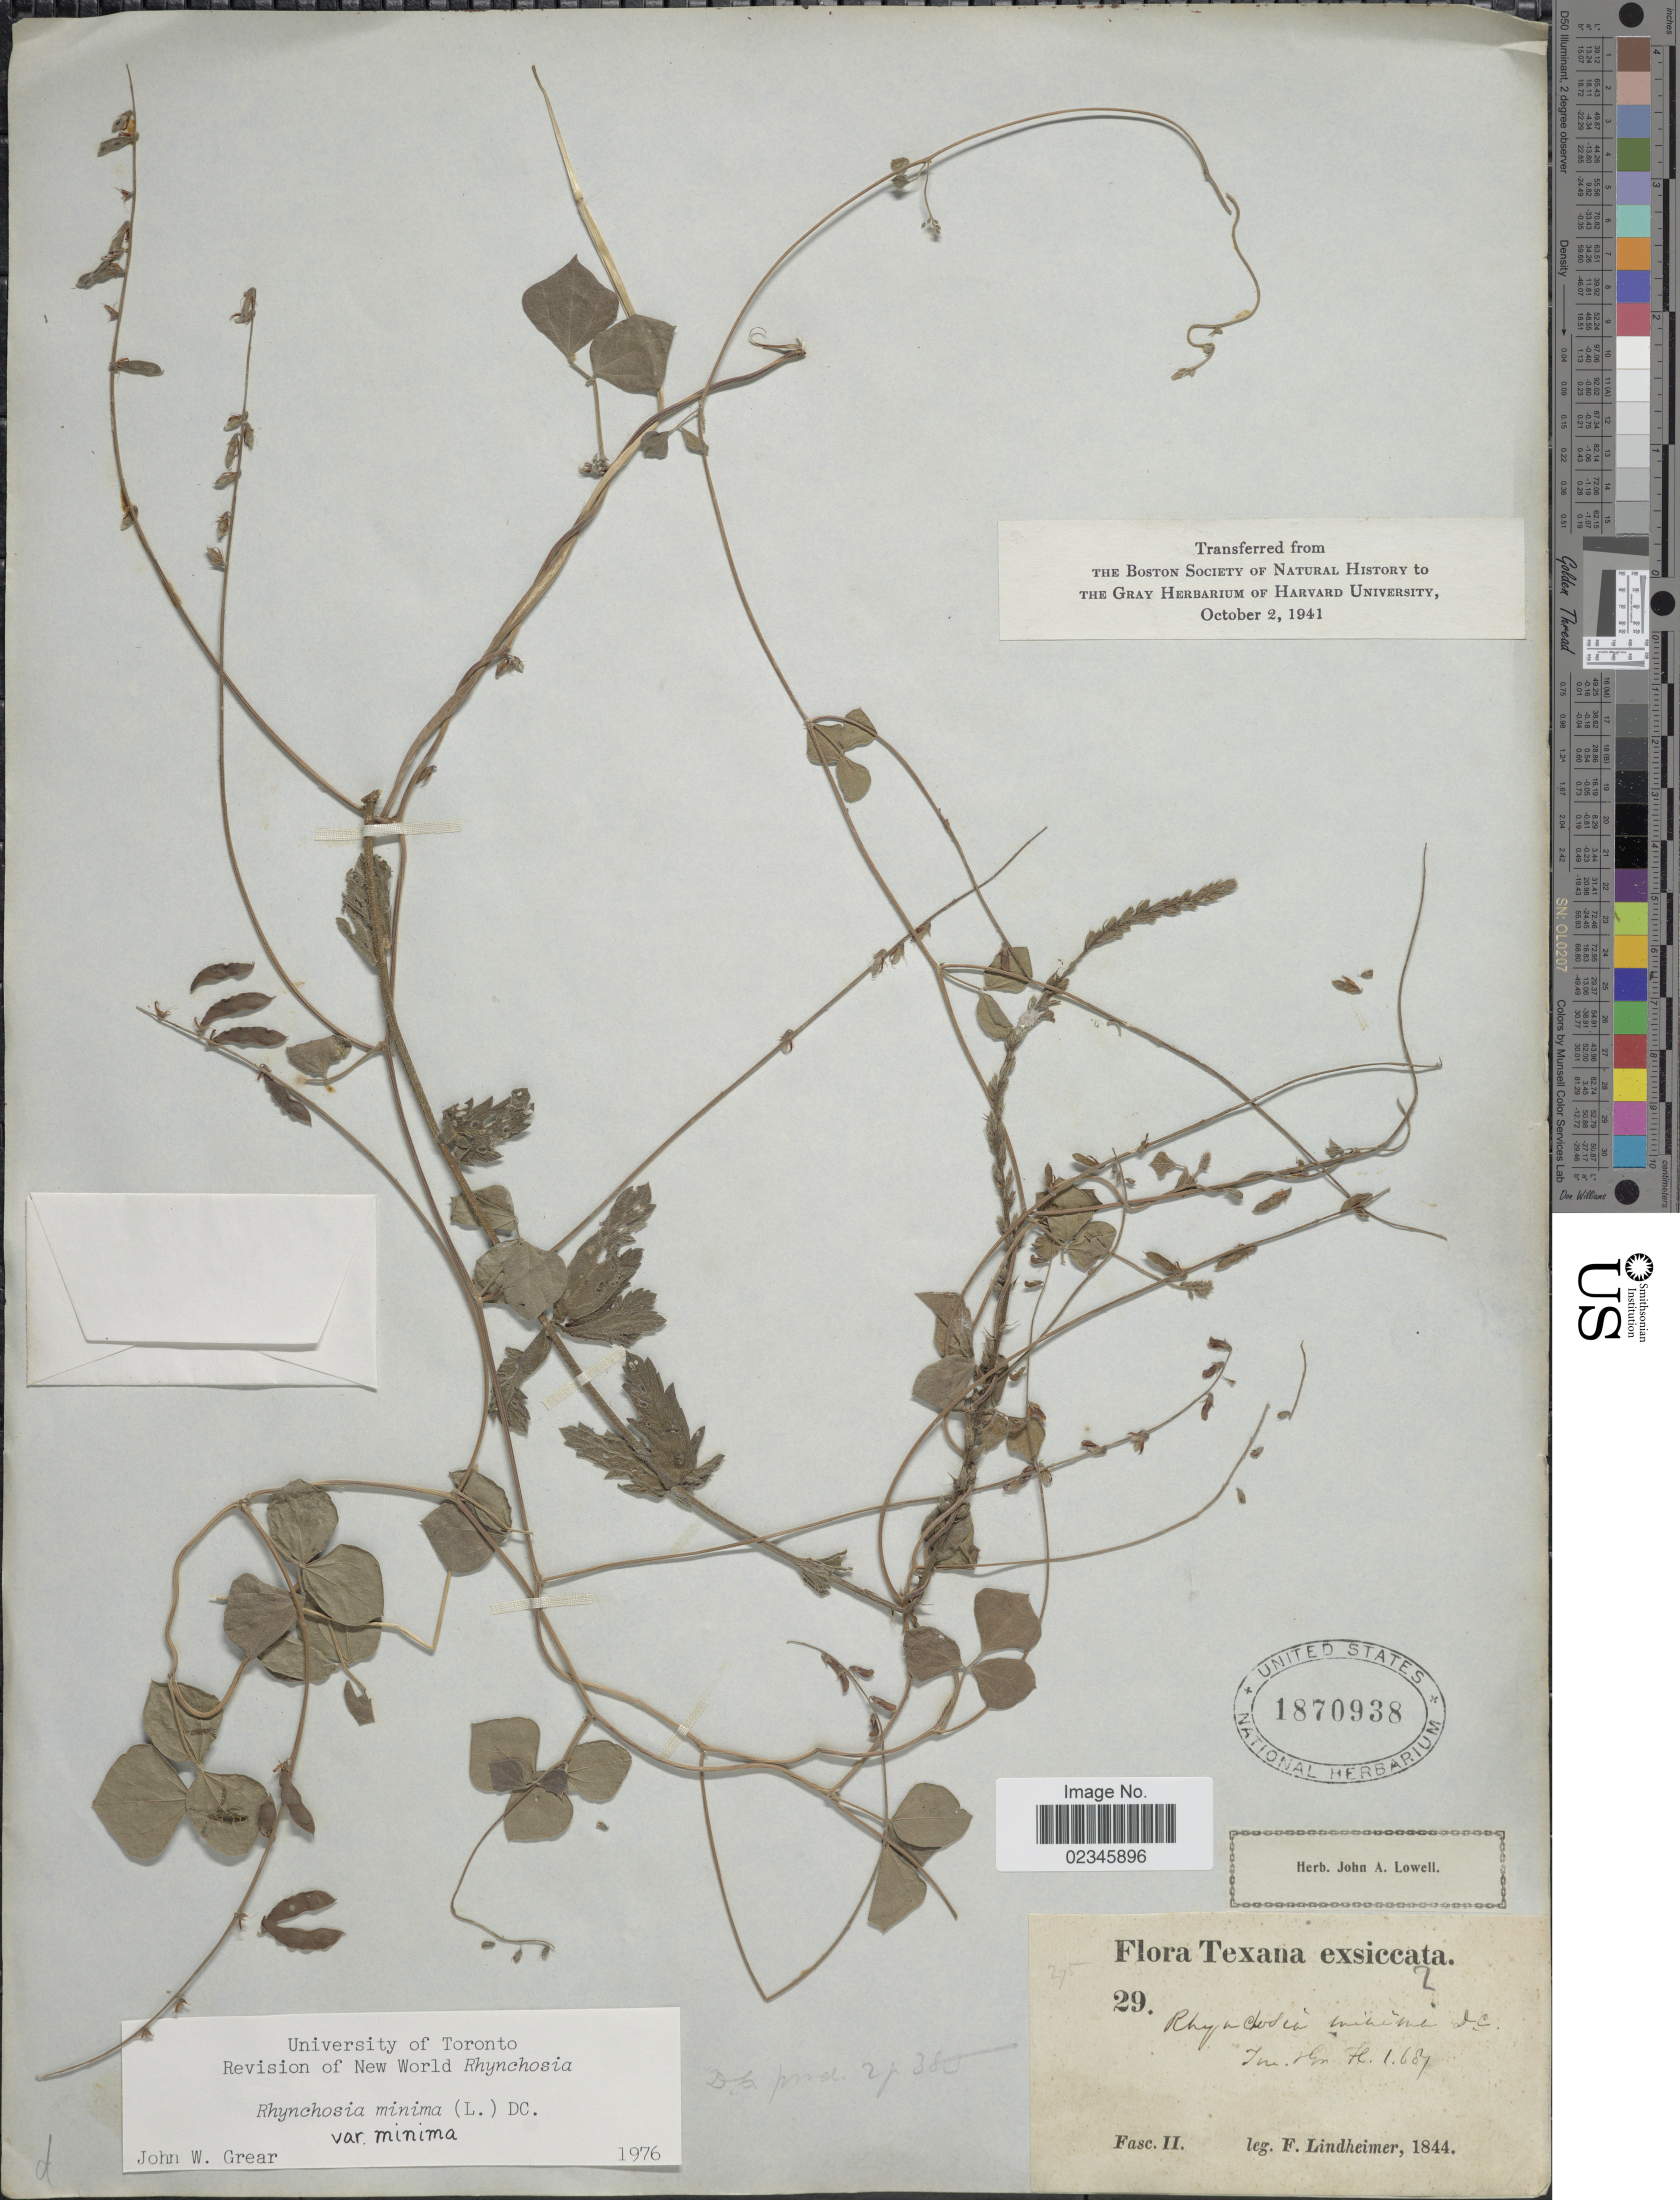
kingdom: Plantae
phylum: Tracheophyta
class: Magnoliopsida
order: Fabales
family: Fabaceae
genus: Rhynchosia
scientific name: Rhynchosia minima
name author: (L.) DC.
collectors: F. Lindheimer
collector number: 29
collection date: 1844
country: United States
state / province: Texas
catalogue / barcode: US 1870938